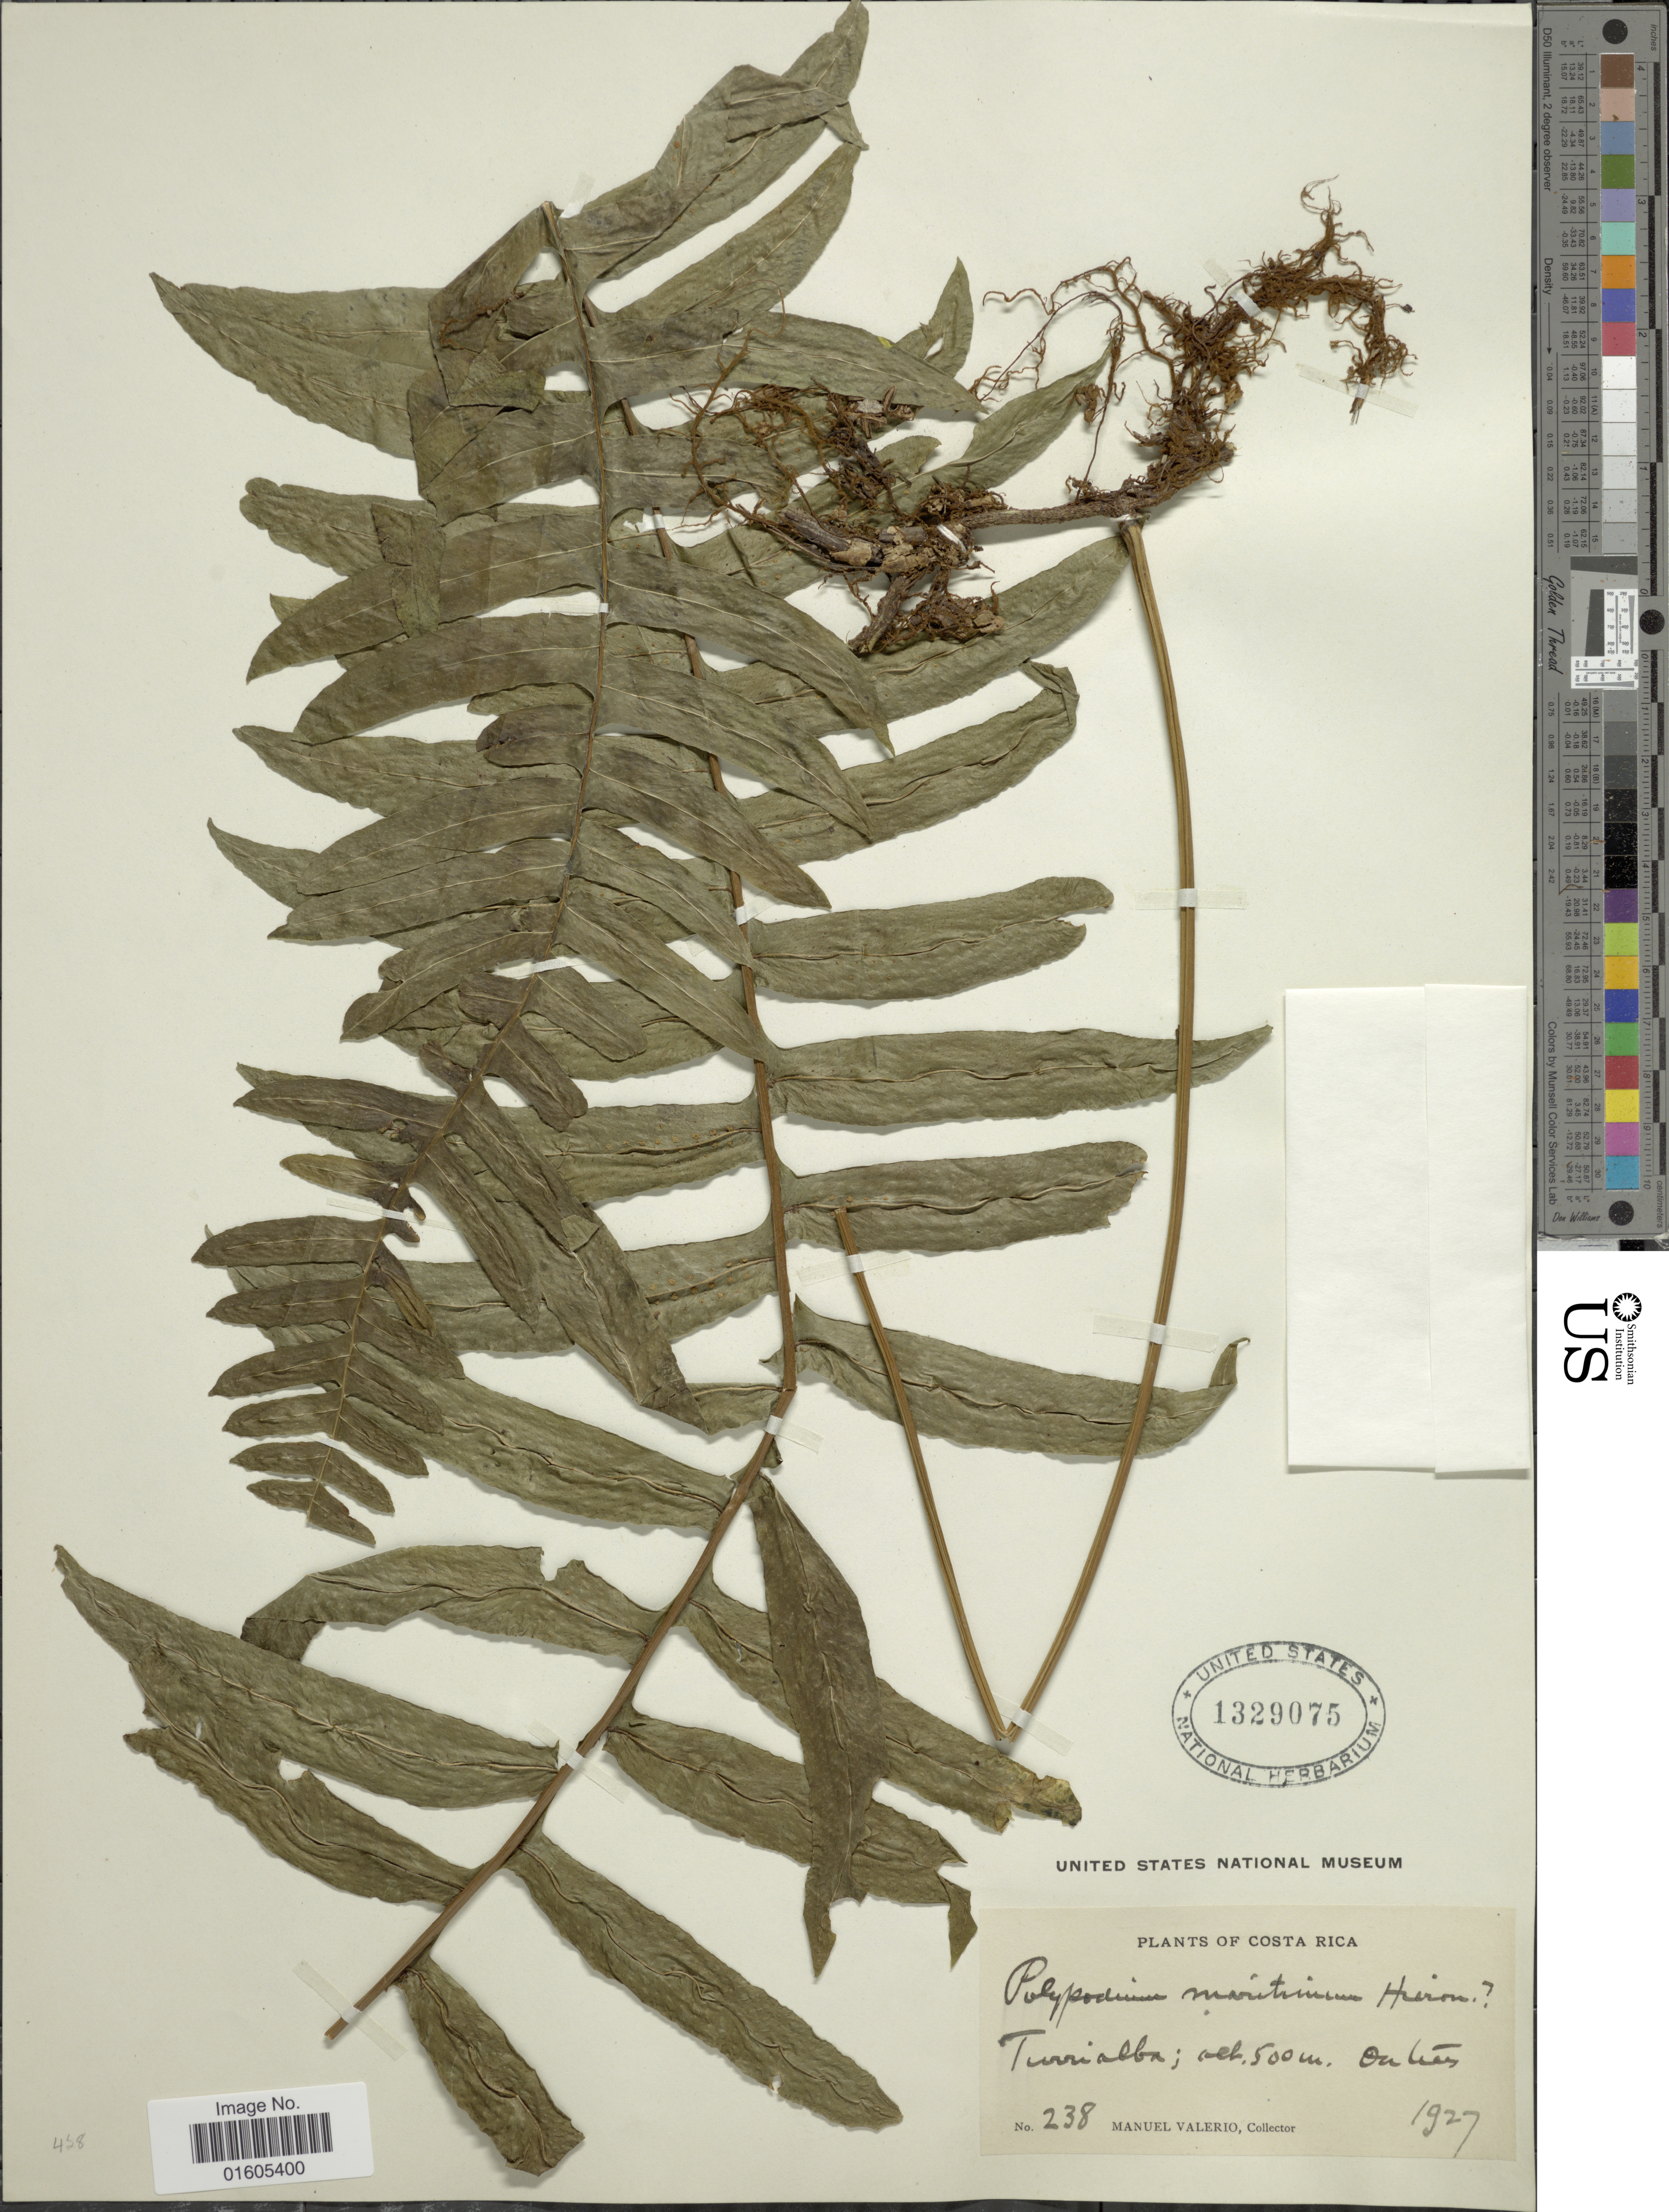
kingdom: Plantae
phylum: Tracheophyta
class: Polypodiopsida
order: Polypodiales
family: Polypodiaceae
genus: Serpocaulon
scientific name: Serpocaulon maritimum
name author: (Hieron.) A.R. Sm.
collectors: M. Valerio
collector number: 238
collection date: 1927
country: Costa Rica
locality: Turrialba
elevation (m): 500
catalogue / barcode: US 1329075